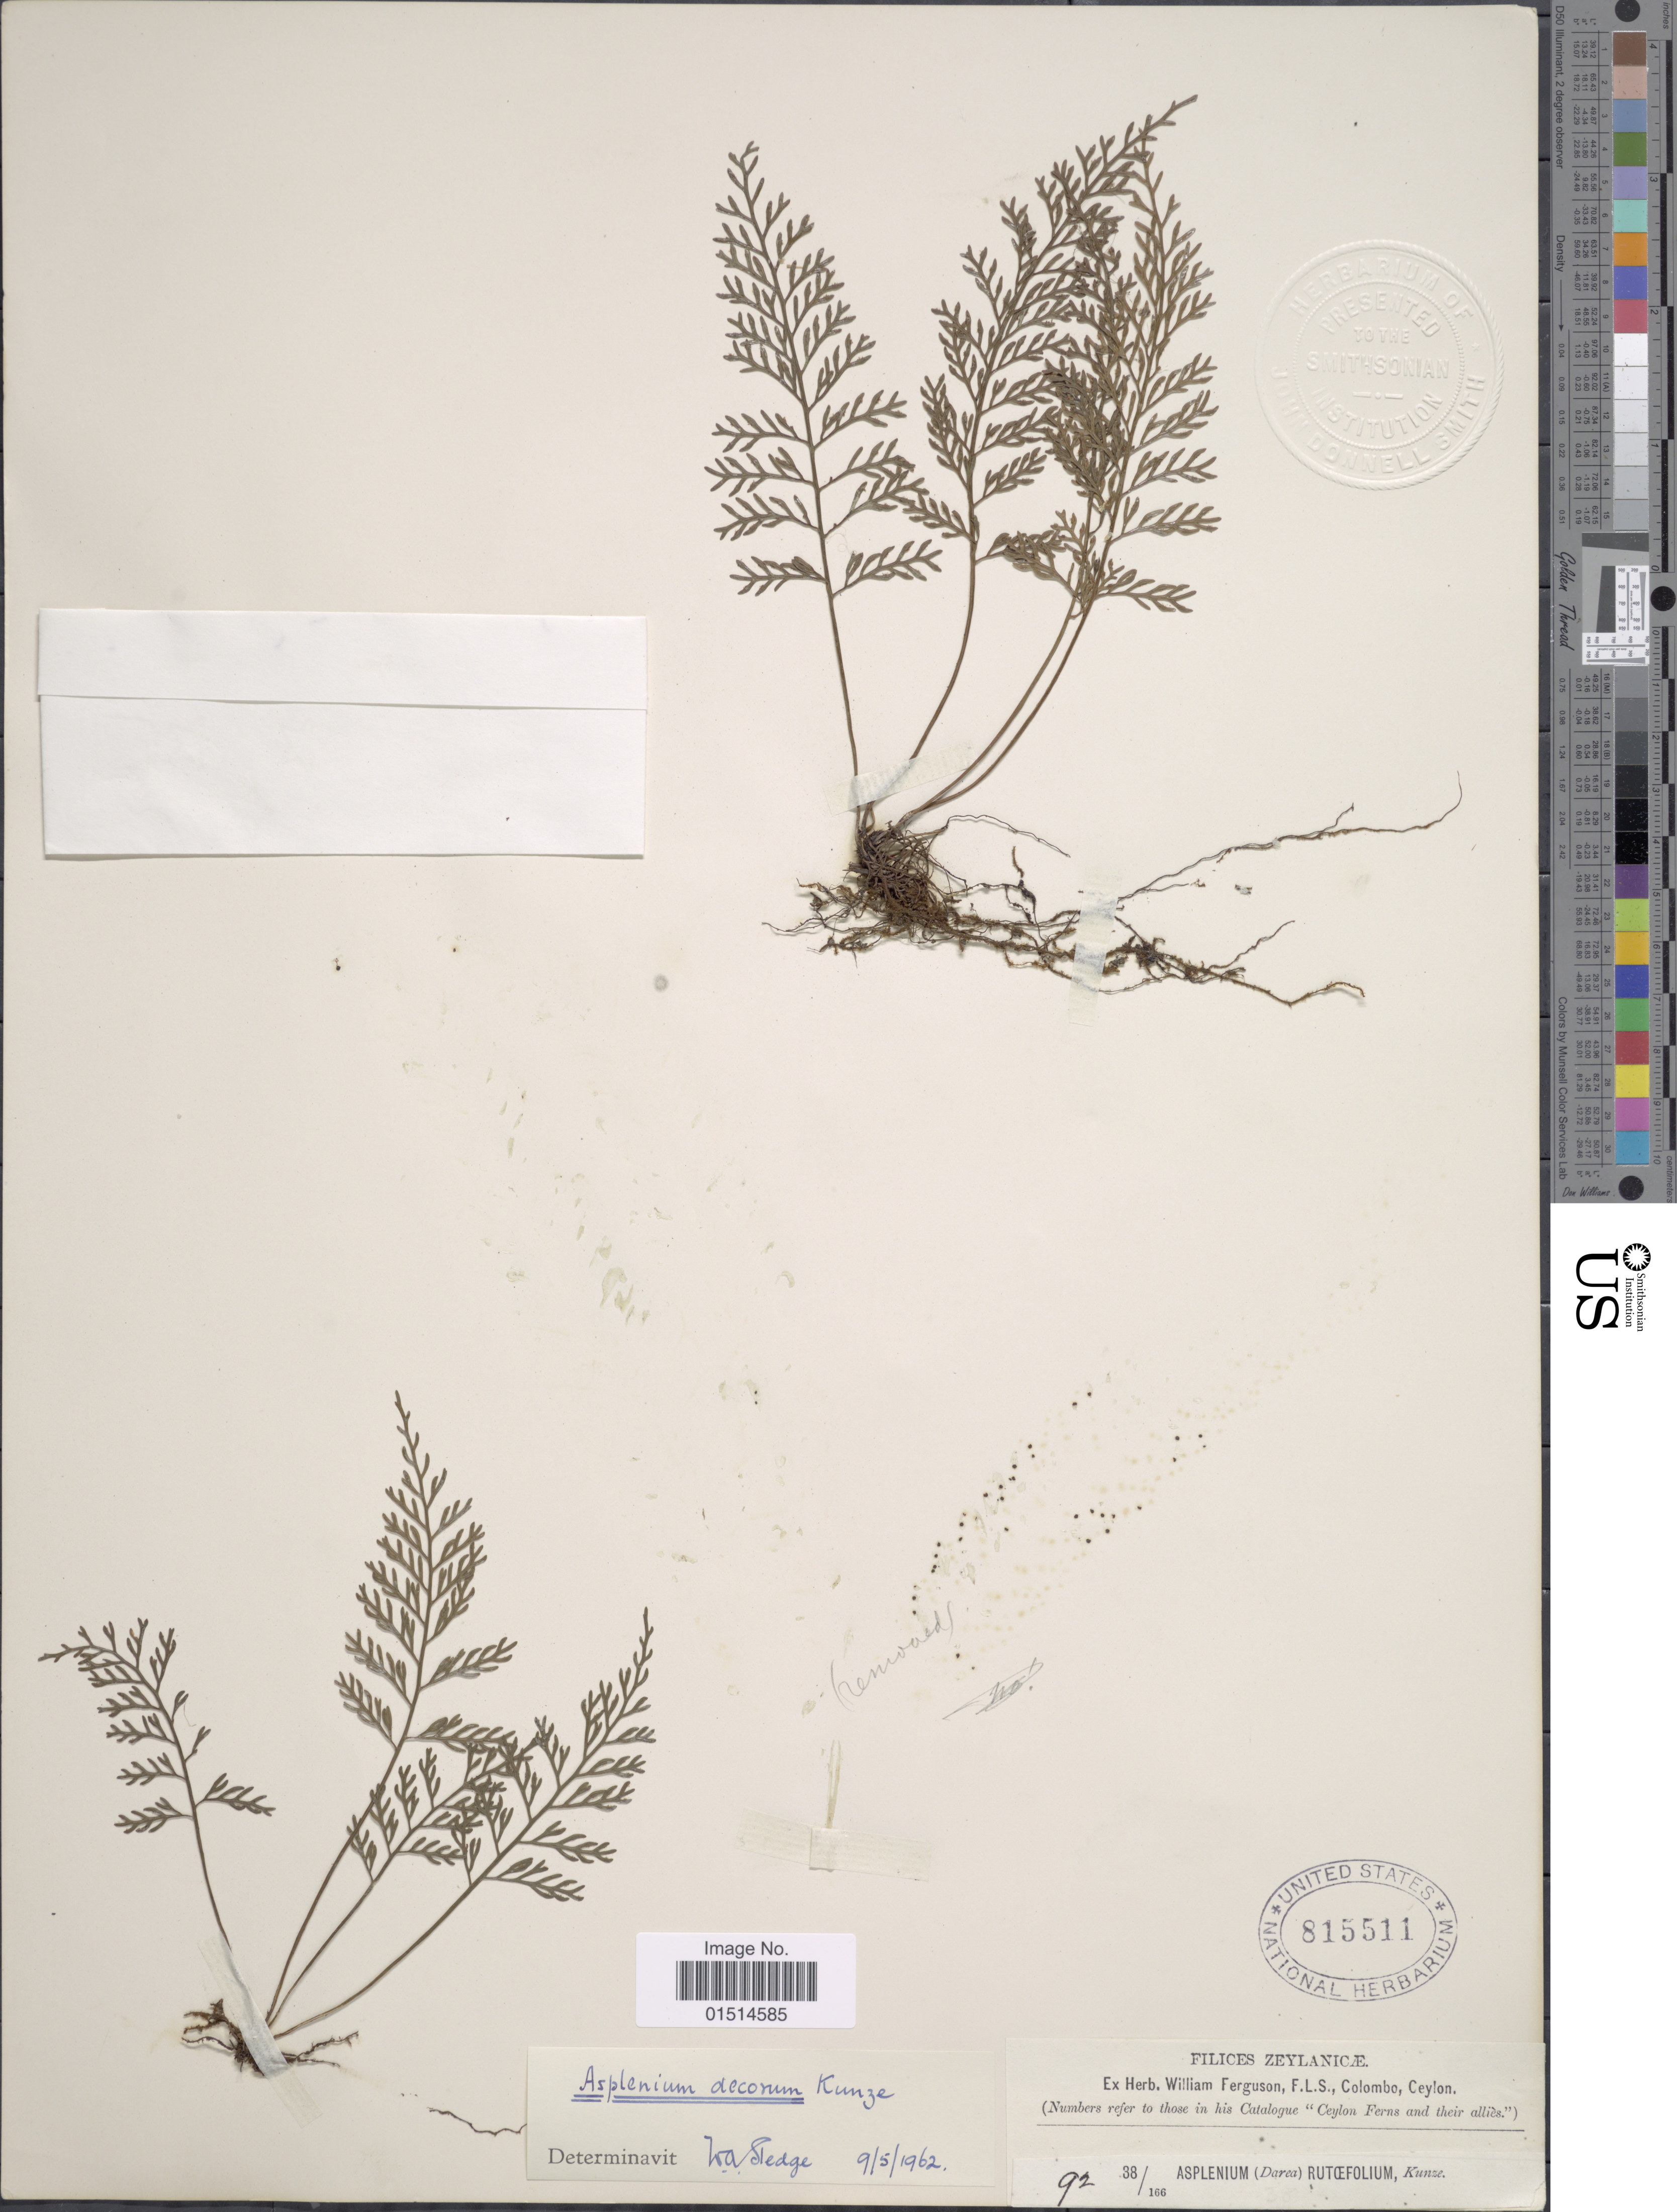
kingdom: Plantae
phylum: Tracheophyta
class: Polypodiopsida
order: Polypodiales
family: Aspleniaceae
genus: Asplenium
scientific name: Asplenium decorum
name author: Kunze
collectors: ex herb. W. Ferguson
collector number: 38/166*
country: Sri Lanka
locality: Zeylanicae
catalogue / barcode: US 815511